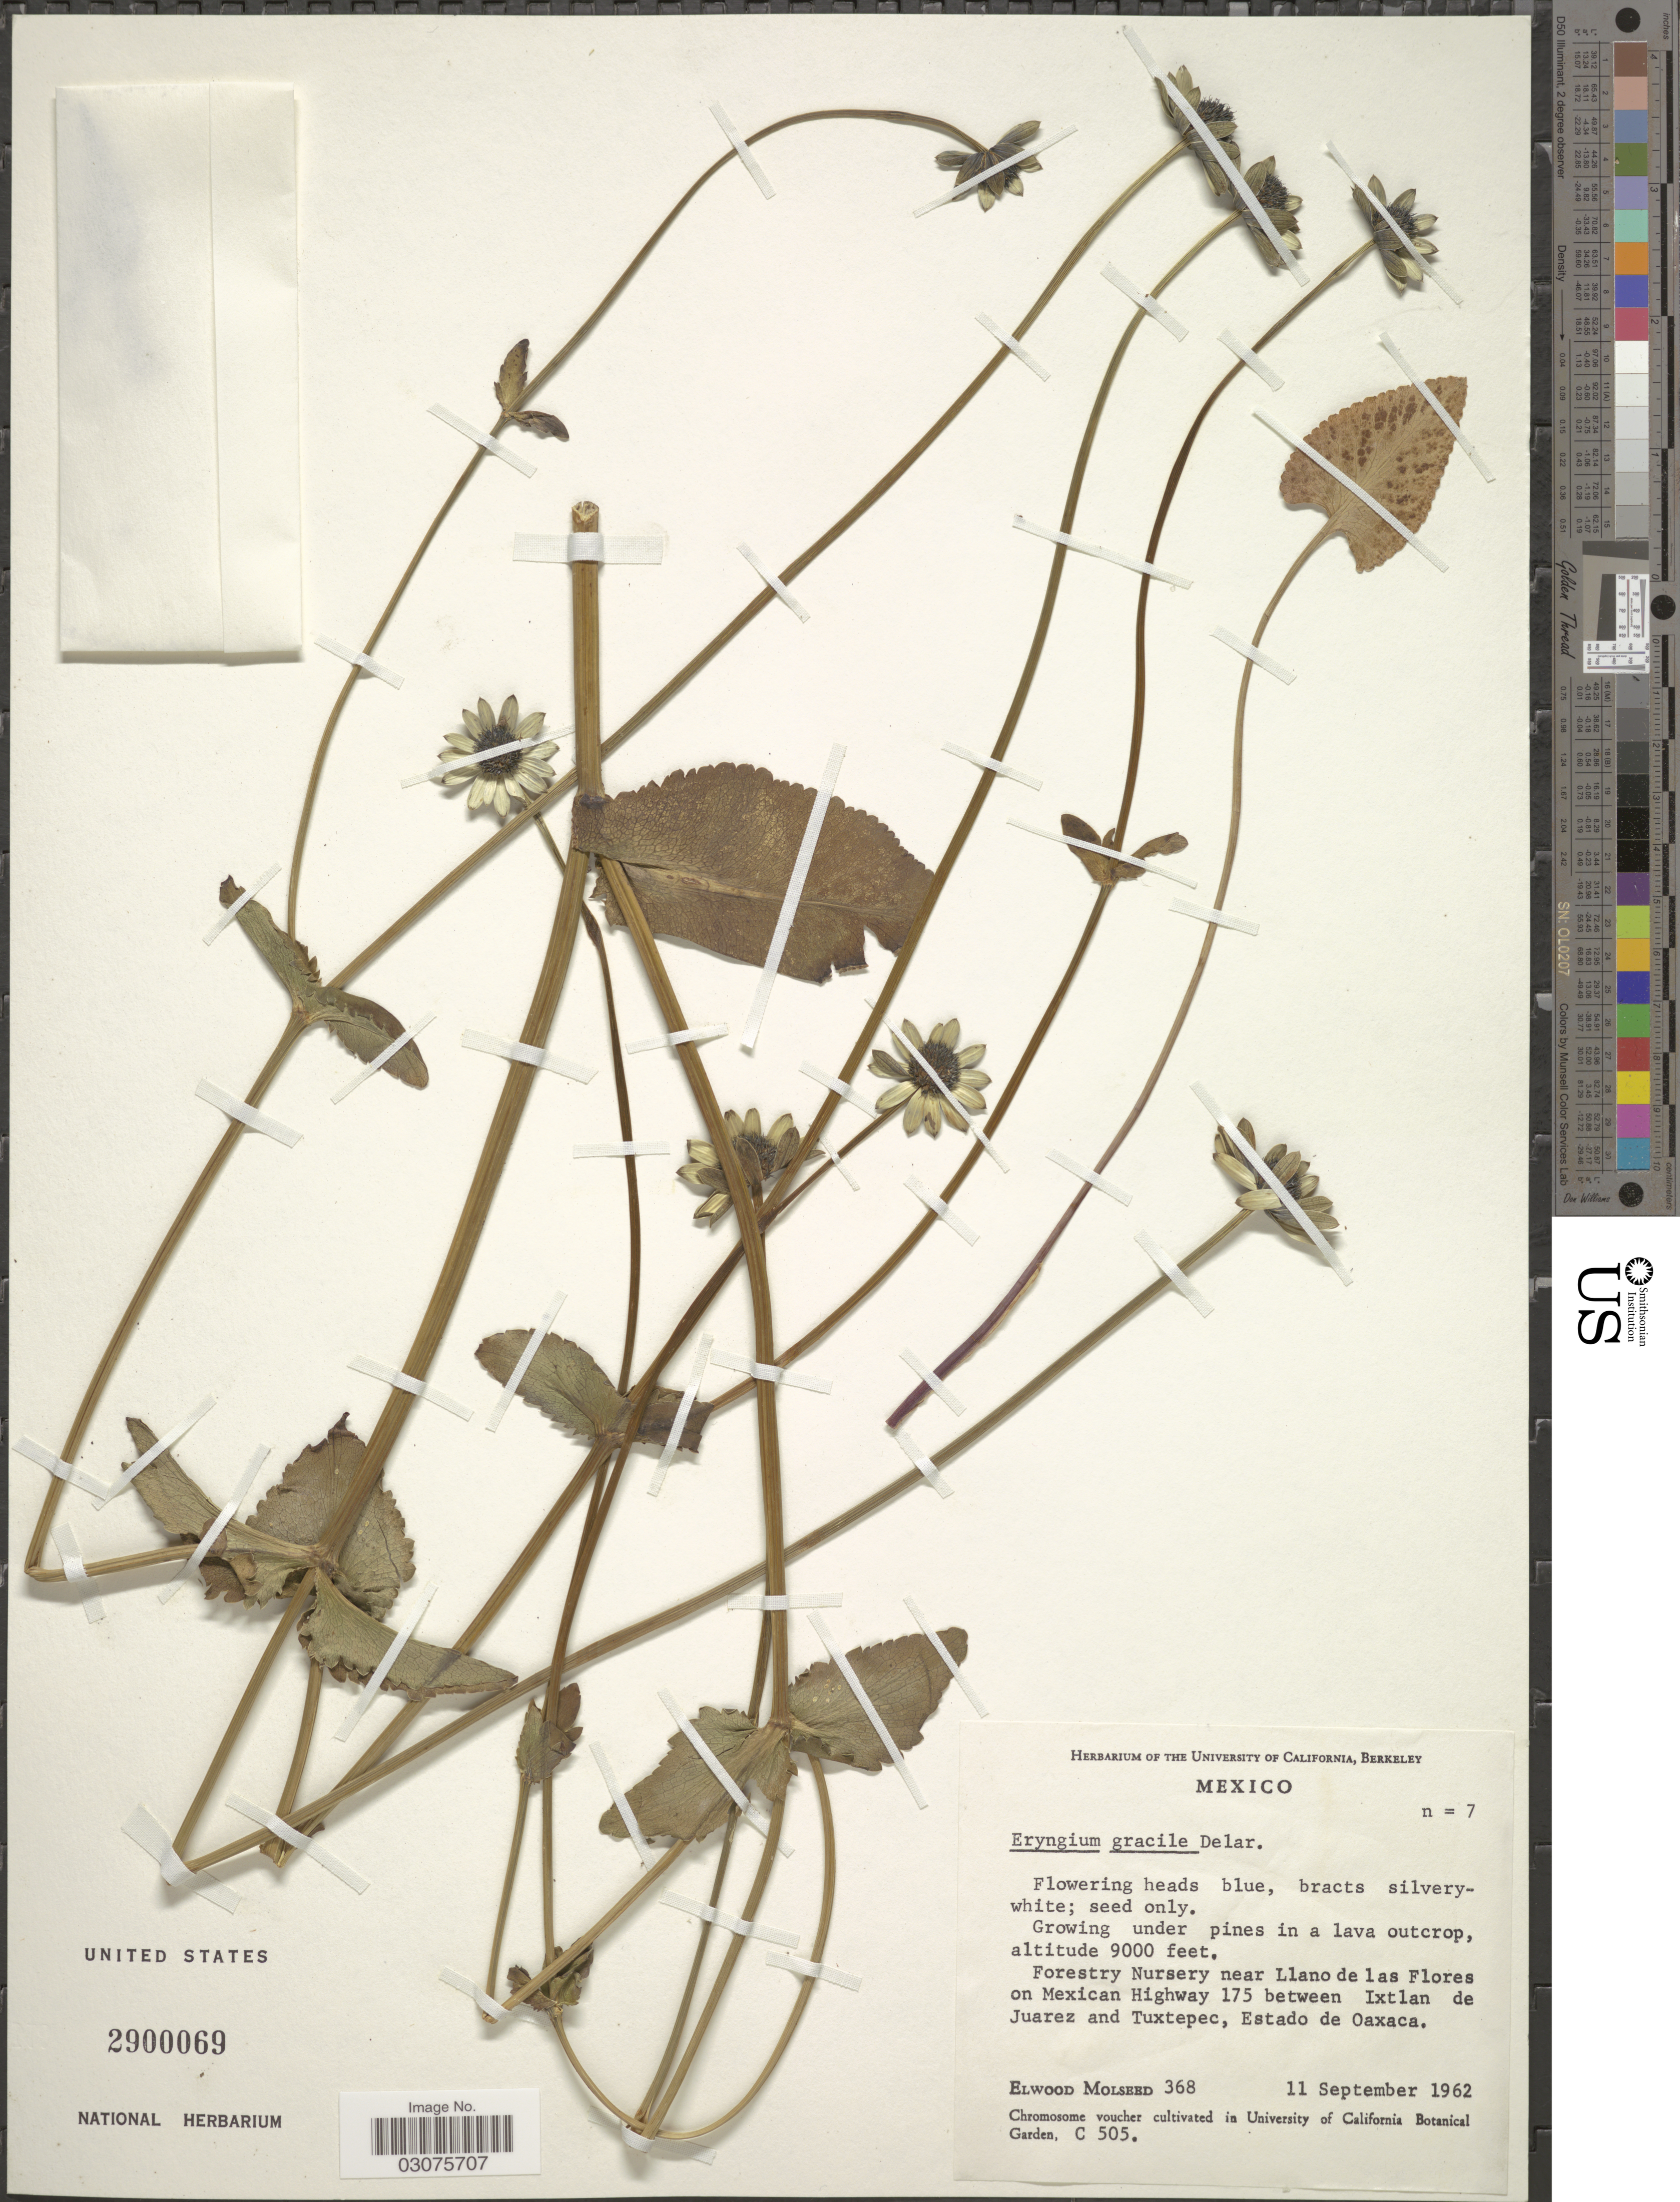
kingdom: Plantae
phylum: Tracheophyta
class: Magnoliopsida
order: Apiales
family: Apiaceae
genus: Eryngium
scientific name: Eryngium gracile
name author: F. Delaroche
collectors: E. Molseed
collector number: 368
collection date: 1962-09-11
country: Mexico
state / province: Oaxaca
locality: Forestry Nursery near Llano de las Flores on Mexican Highway 175 between Ixtlan de Juarez and Tuxtepec.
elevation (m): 2743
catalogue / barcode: US 2900069